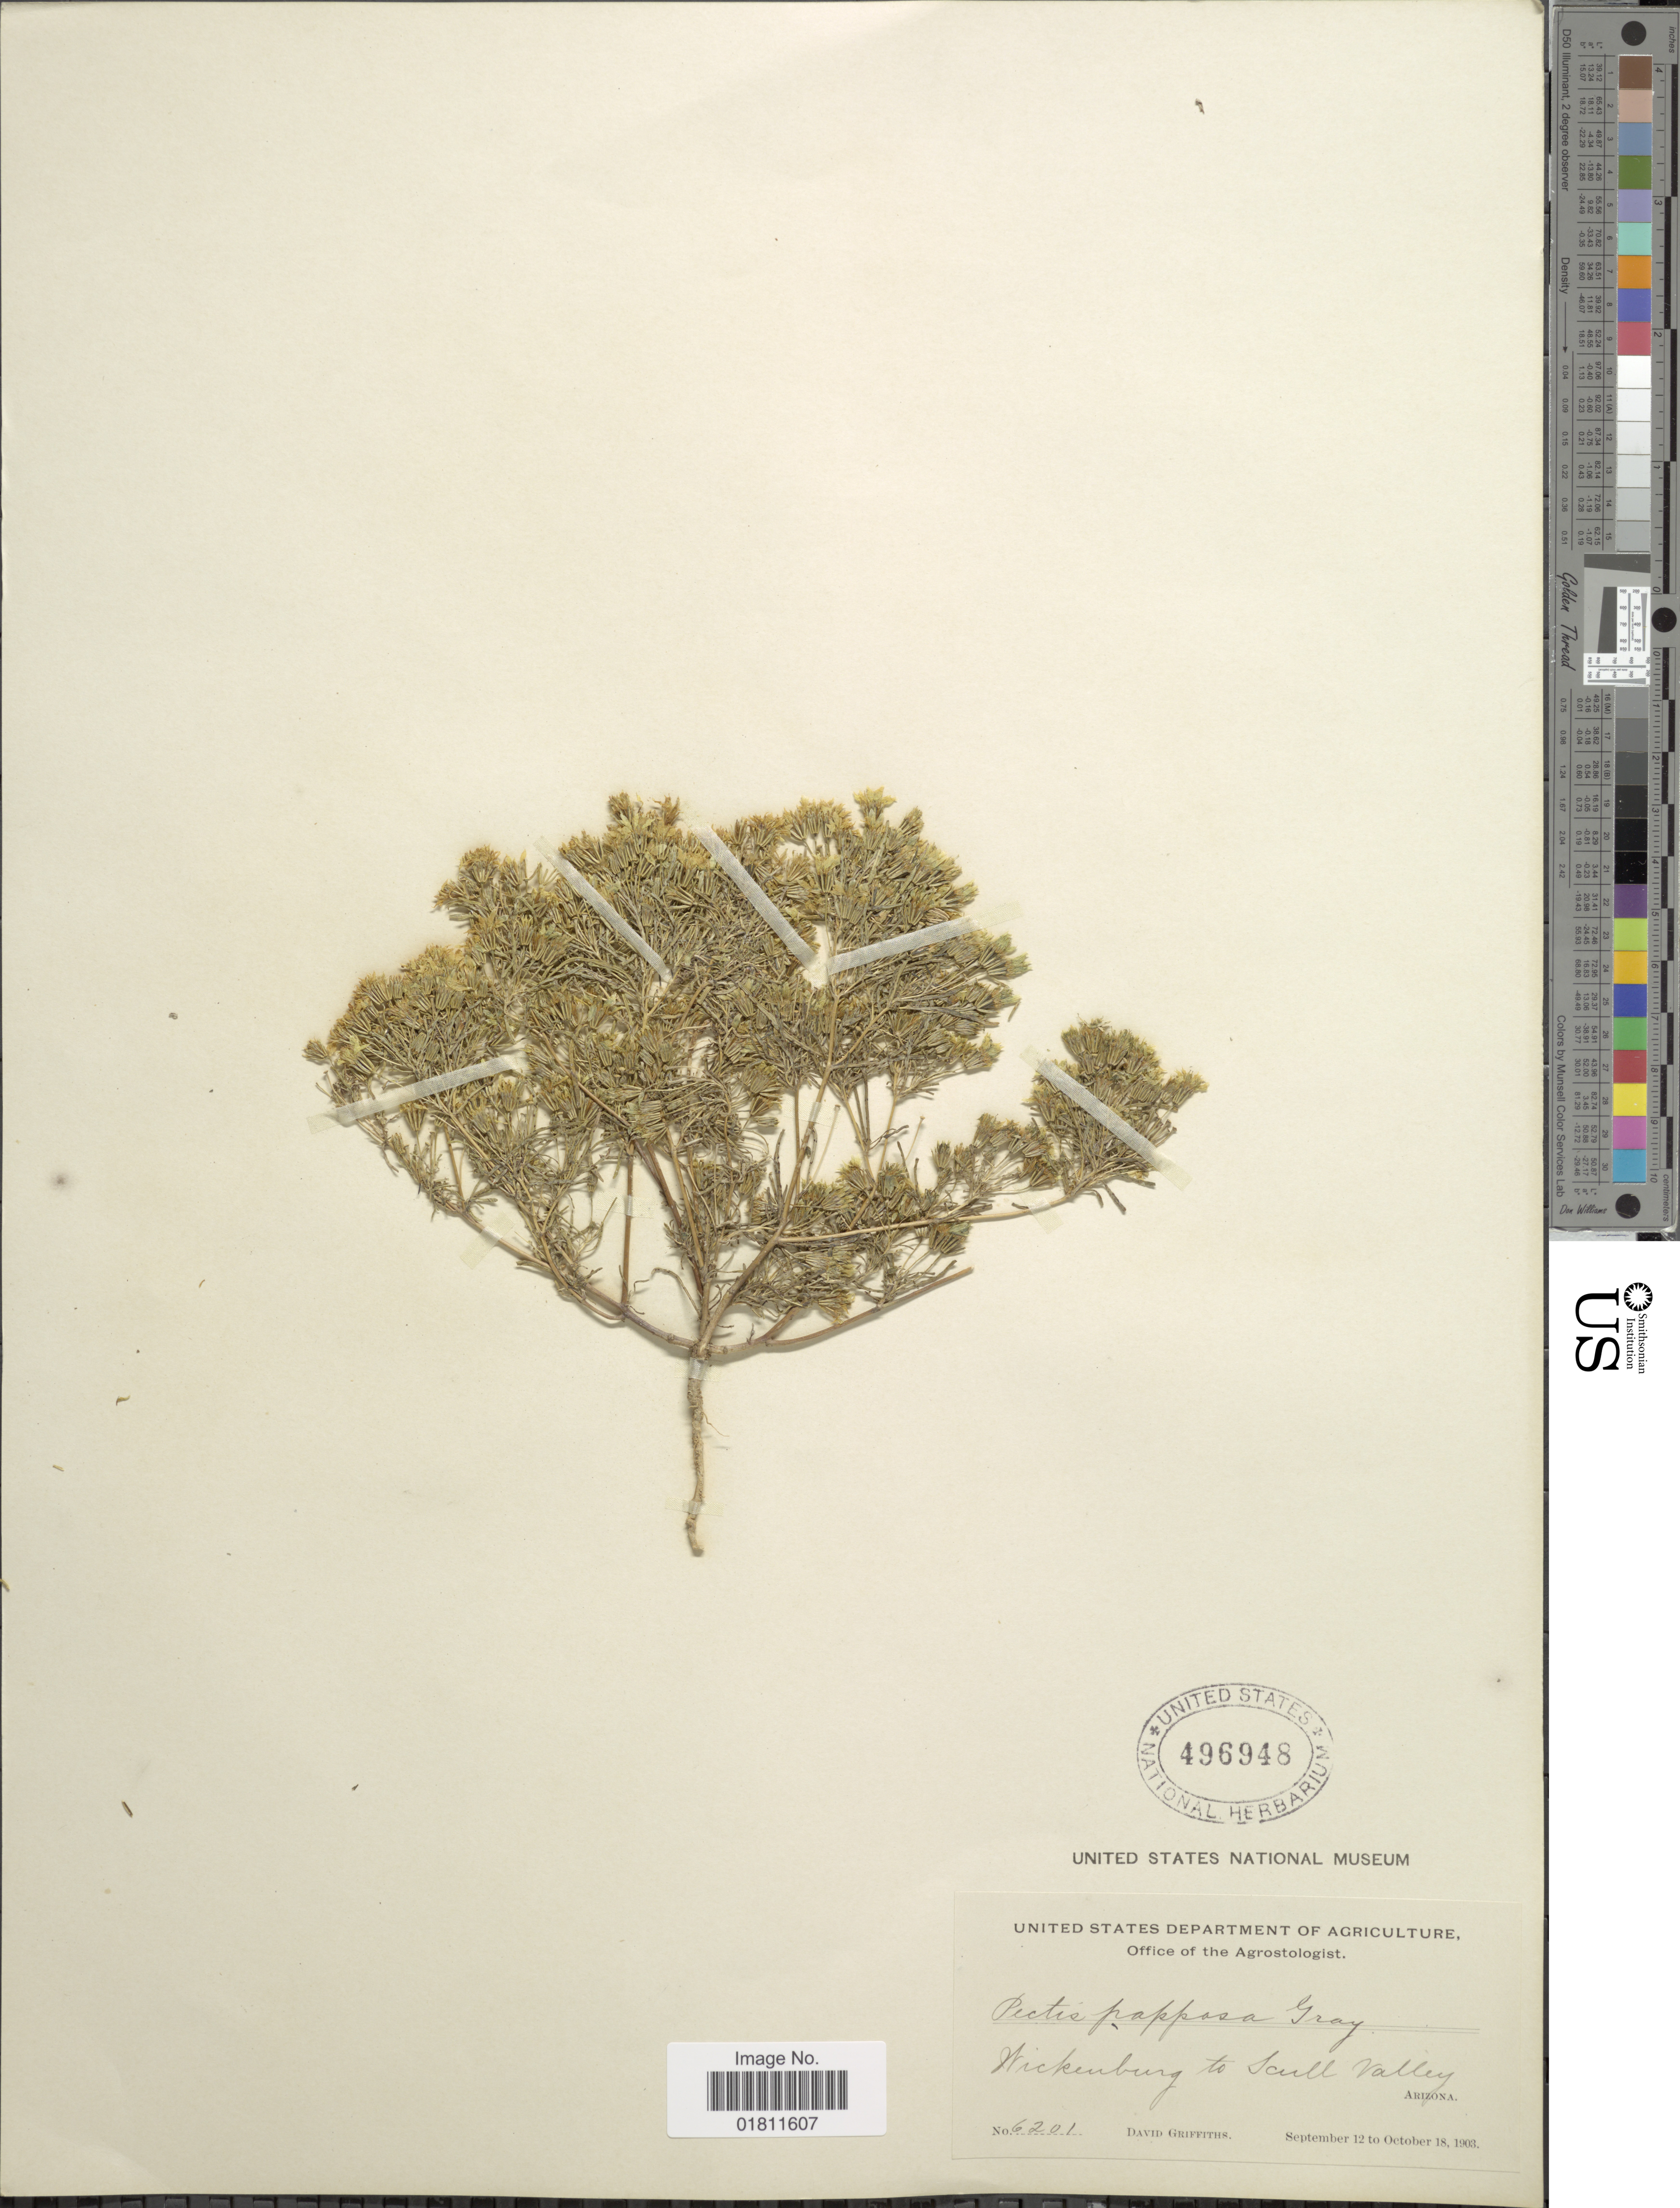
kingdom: Plantae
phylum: Tracheophyta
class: Magnoliopsida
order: Asterales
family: Asteraceae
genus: Pectis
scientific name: Pectis papposa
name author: Harv. & A. Gray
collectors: D. Griffiths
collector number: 6201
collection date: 1903-09-12/1903-10-18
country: United States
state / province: Arizona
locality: Wickenburg to Scull Valley.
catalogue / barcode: US 496948